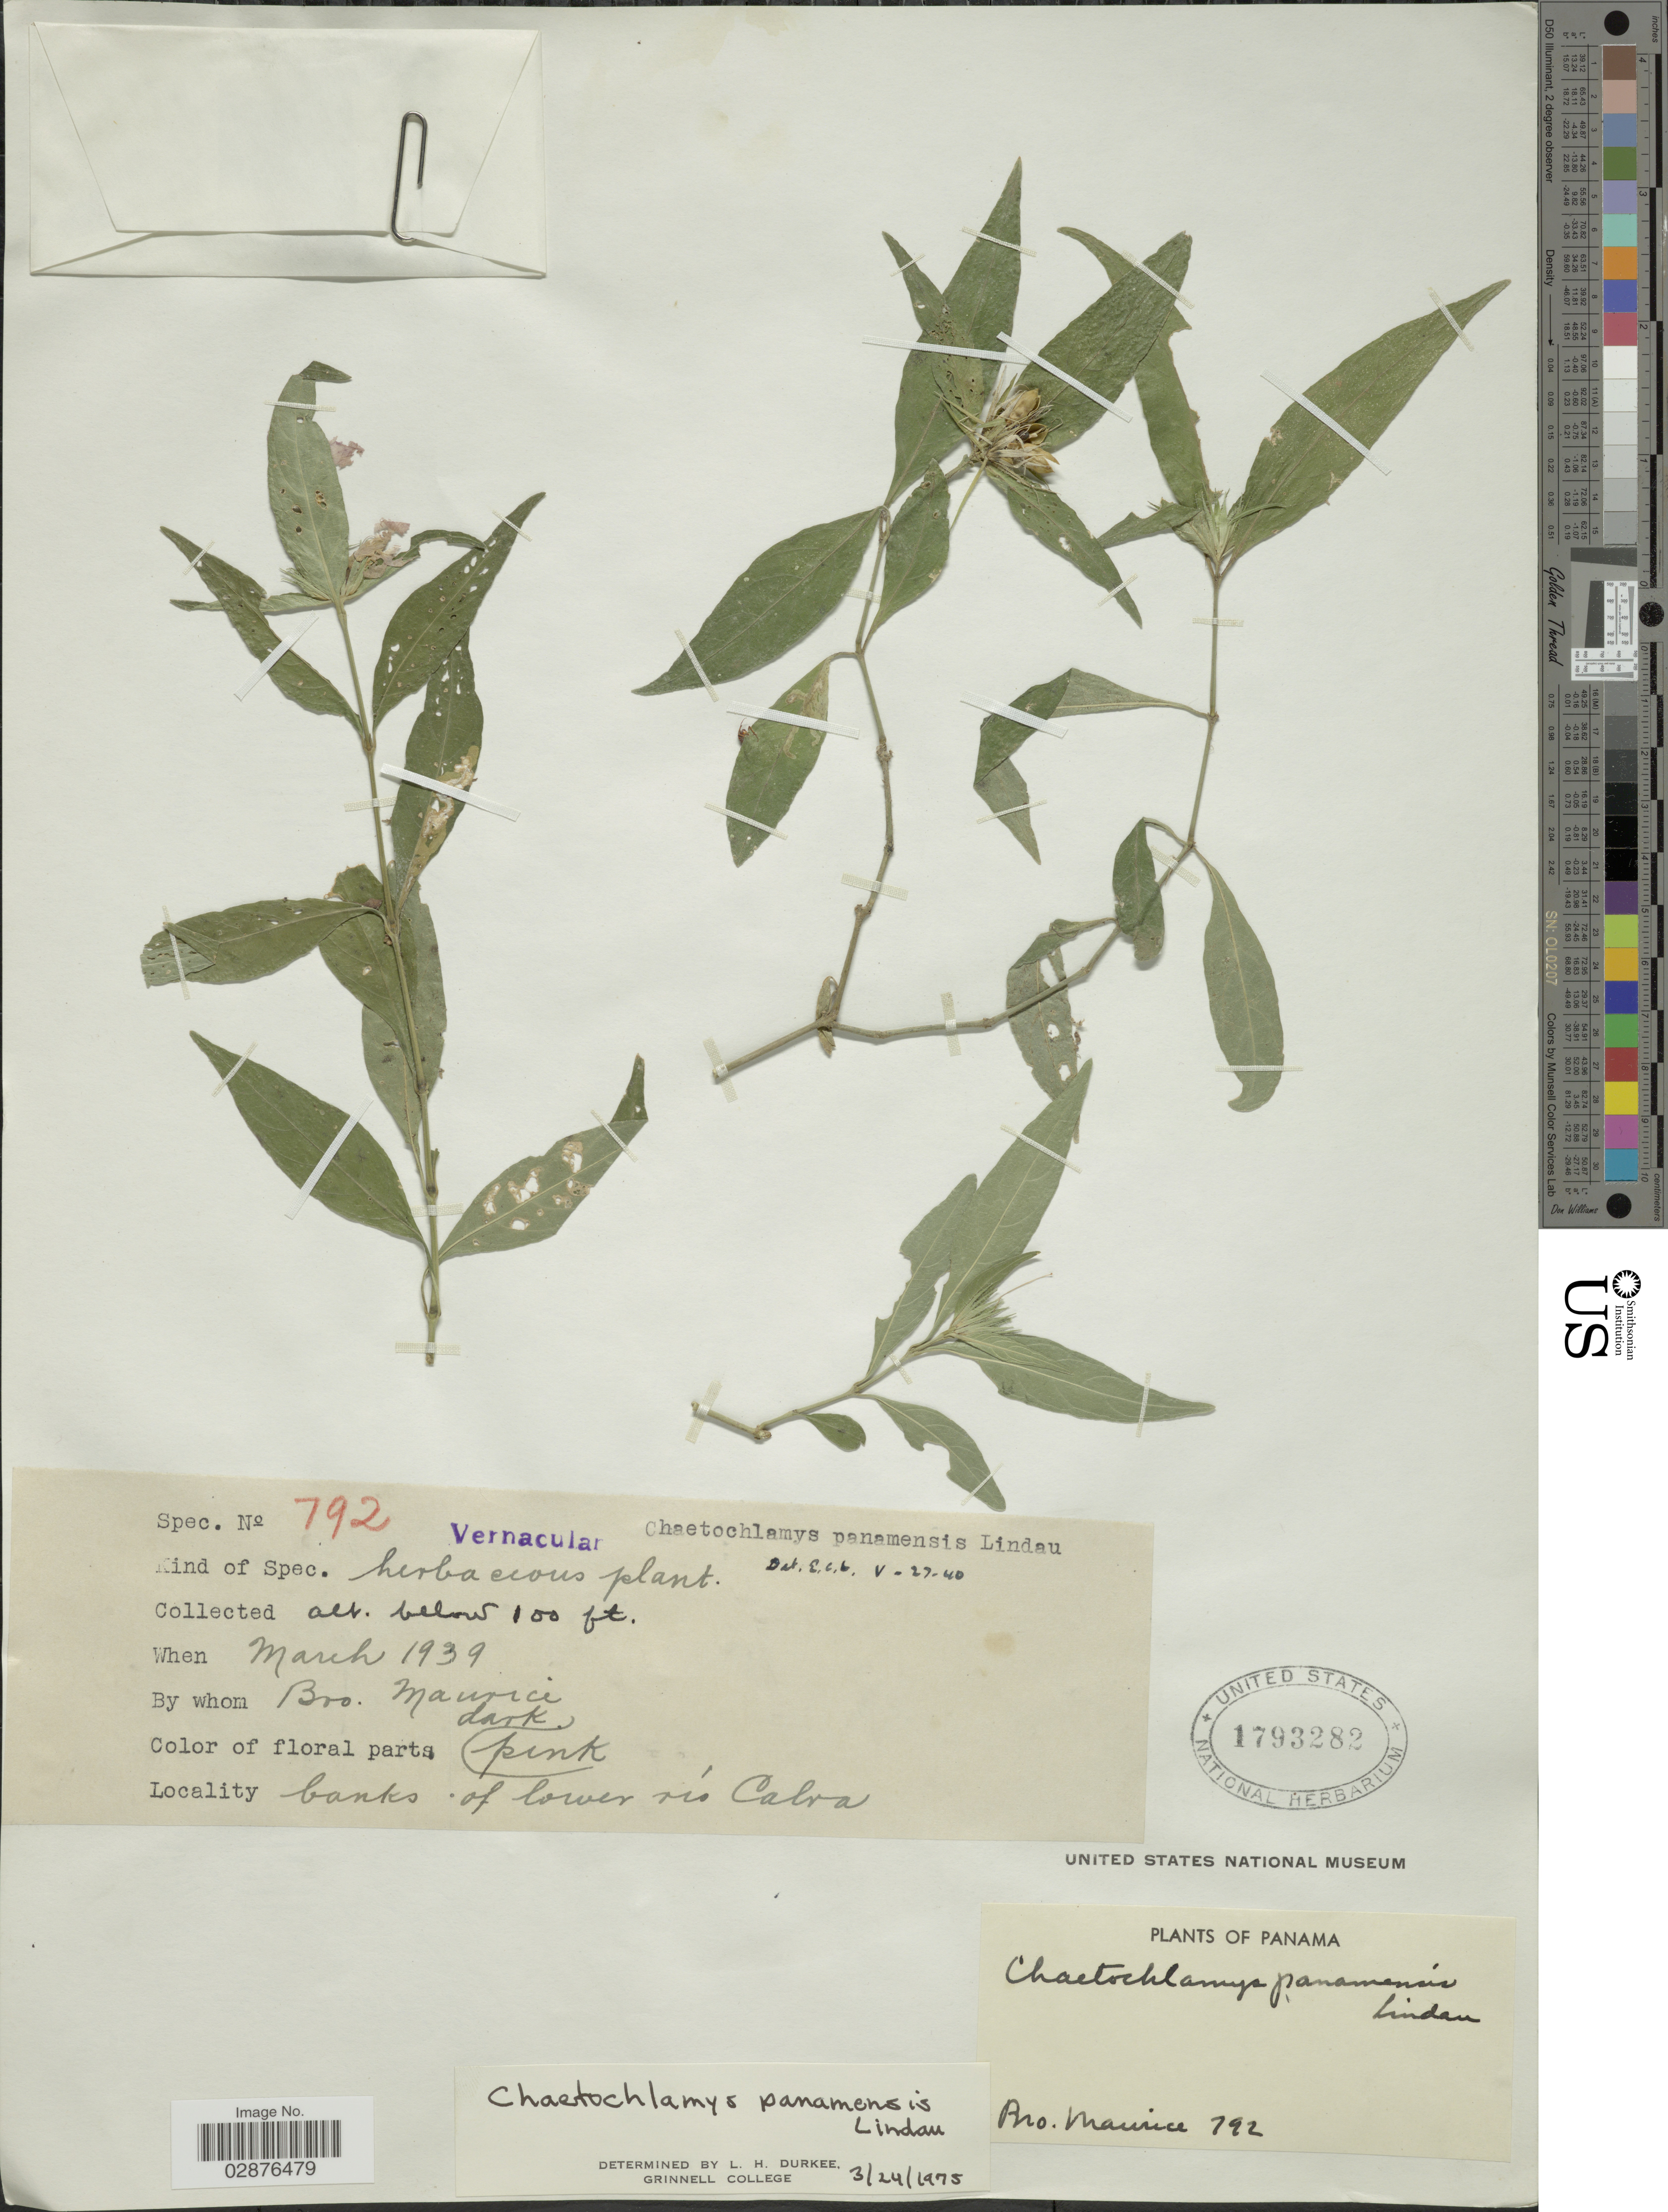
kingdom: Plantae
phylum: Tracheophyta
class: Magnoliopsida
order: Lamiales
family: Acanthaceae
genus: Justicia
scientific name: Justicia isthmensis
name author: T.F. Daniel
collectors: B. Maurice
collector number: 792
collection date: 1939-03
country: Panama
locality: Banks of lower río Cabra.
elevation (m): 30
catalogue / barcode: US 1793282